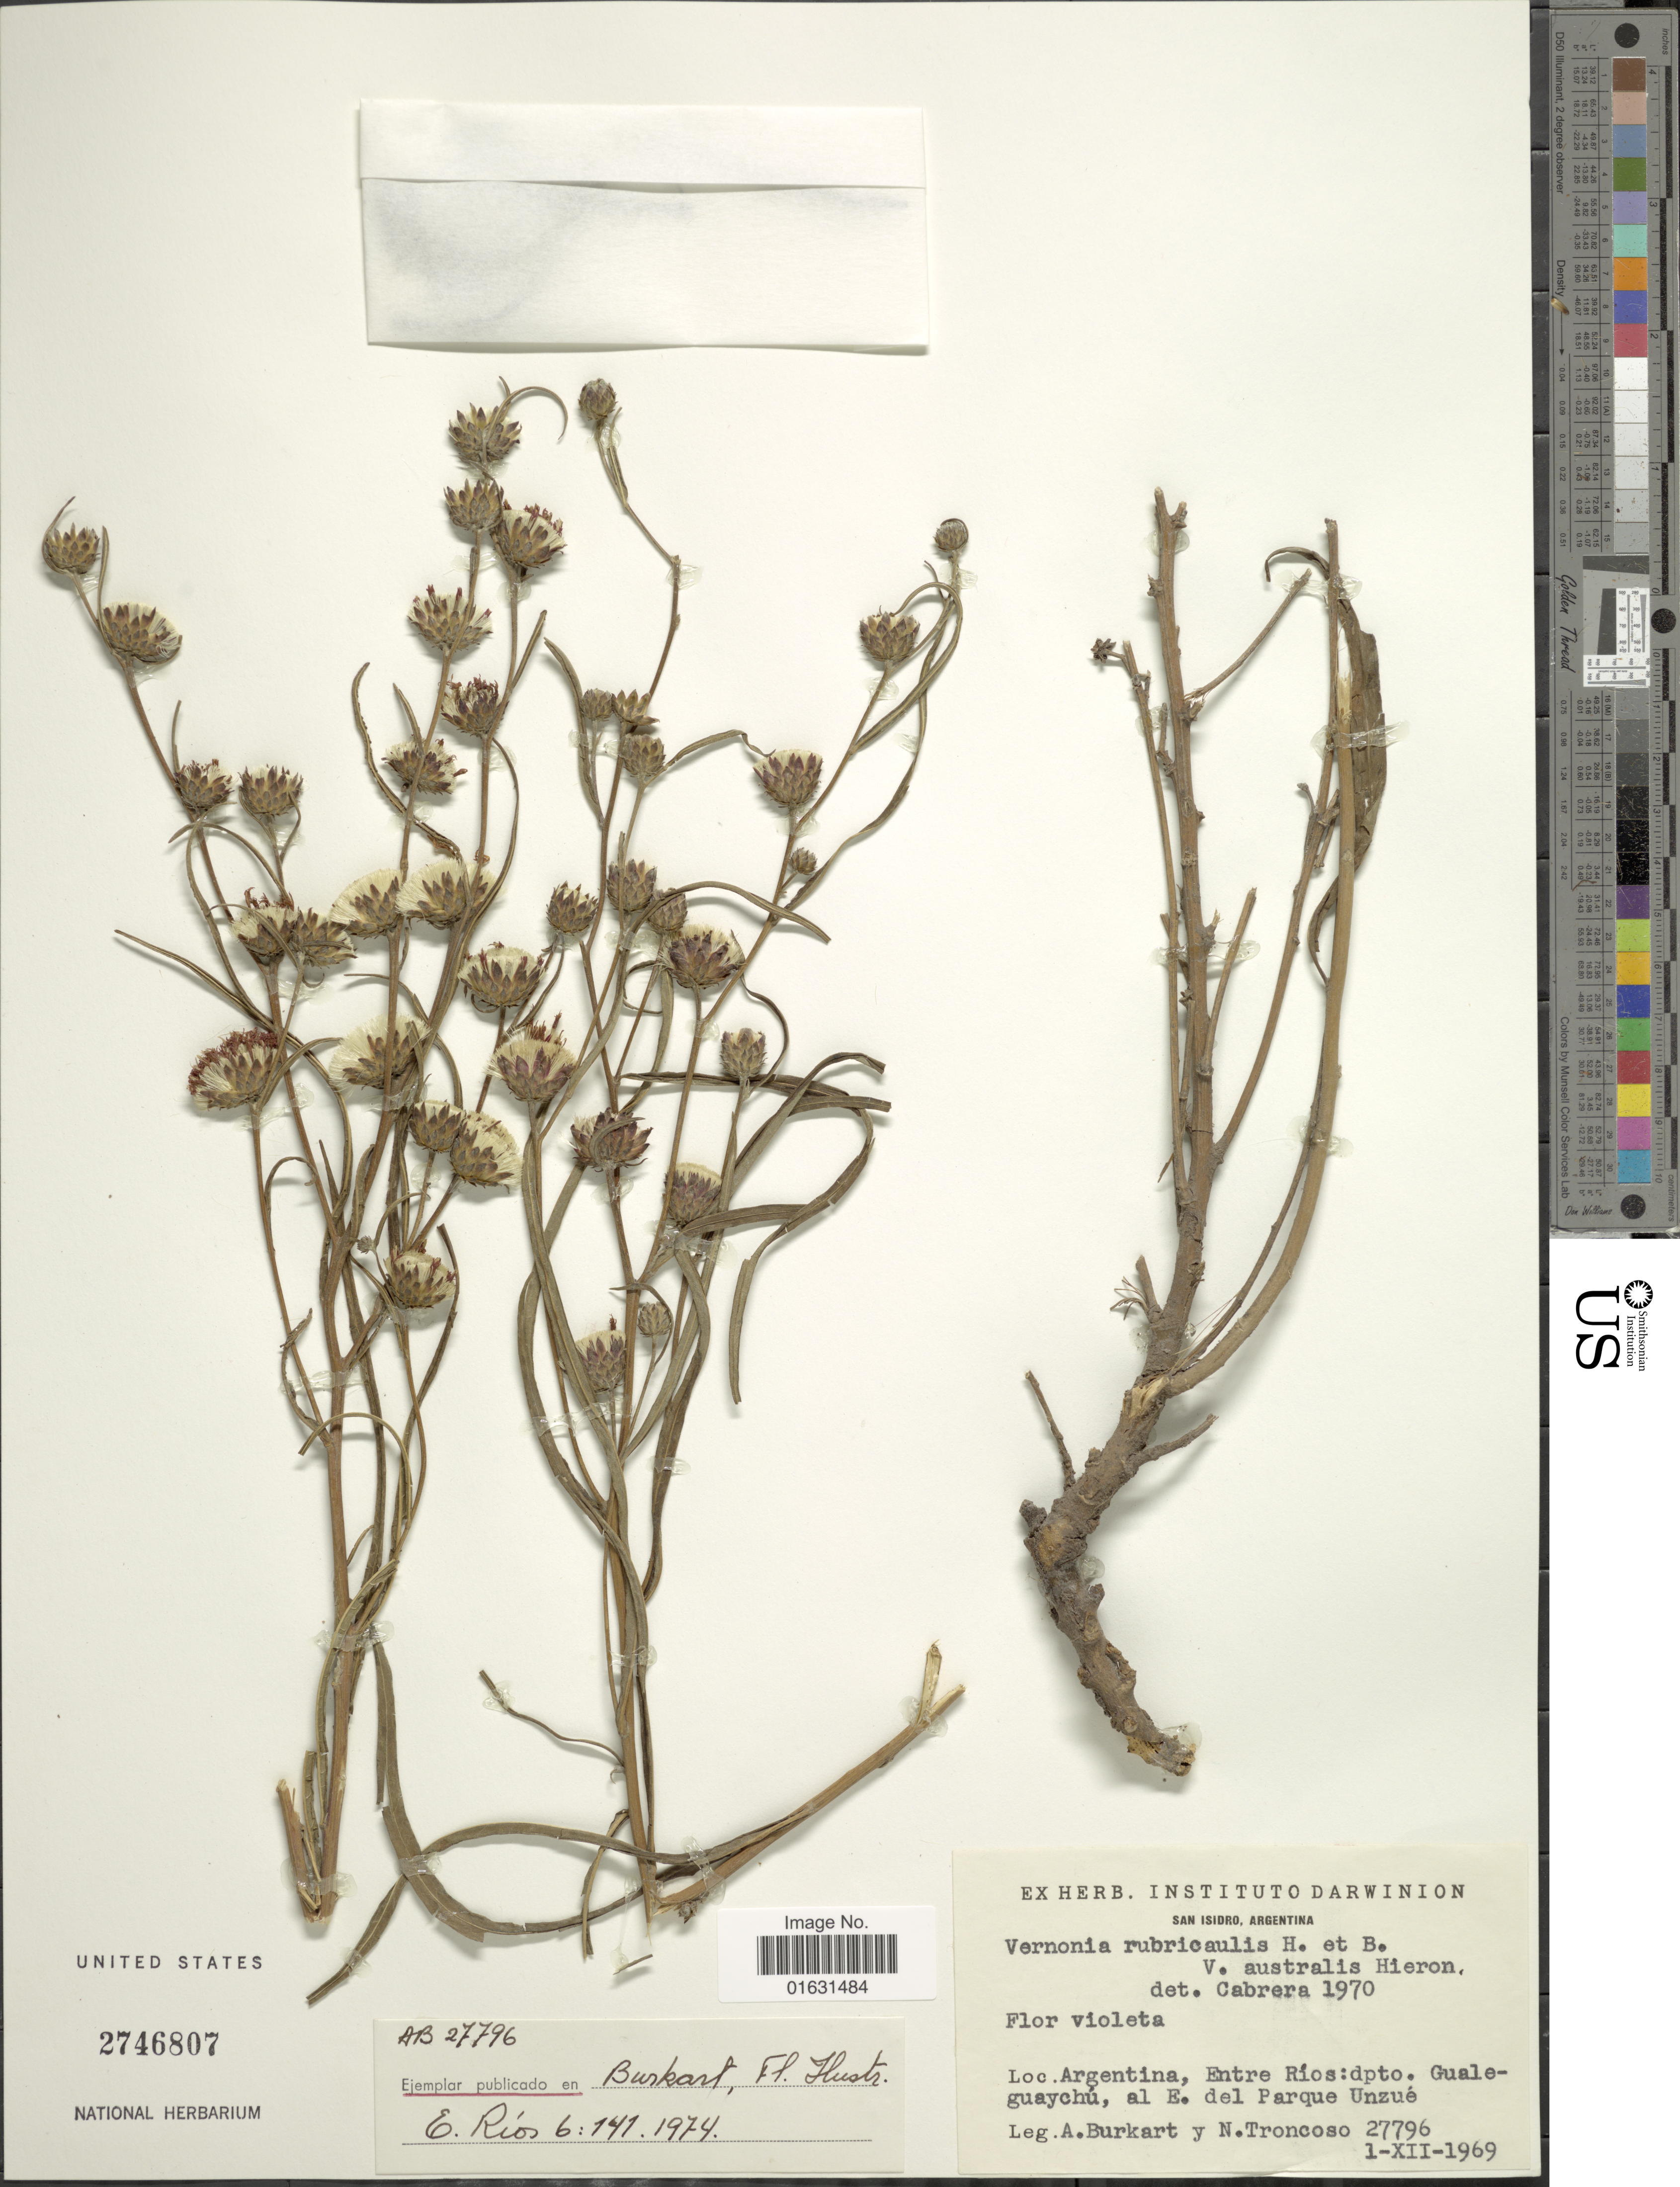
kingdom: Plantae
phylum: Tracheophyta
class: Magnoliopsida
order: Asterales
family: Asteraceae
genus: Lessingianthus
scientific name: Lessingianthus rubricaulis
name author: (Humb. & Bonpl.) H. Rob.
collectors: A. E. Burkart & N. Troncoso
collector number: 27796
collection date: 1969-12-01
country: Argentina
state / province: Entre Rios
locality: Dpto. Gualeuaychu, al E. Del Parque Unzue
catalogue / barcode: US 2746807